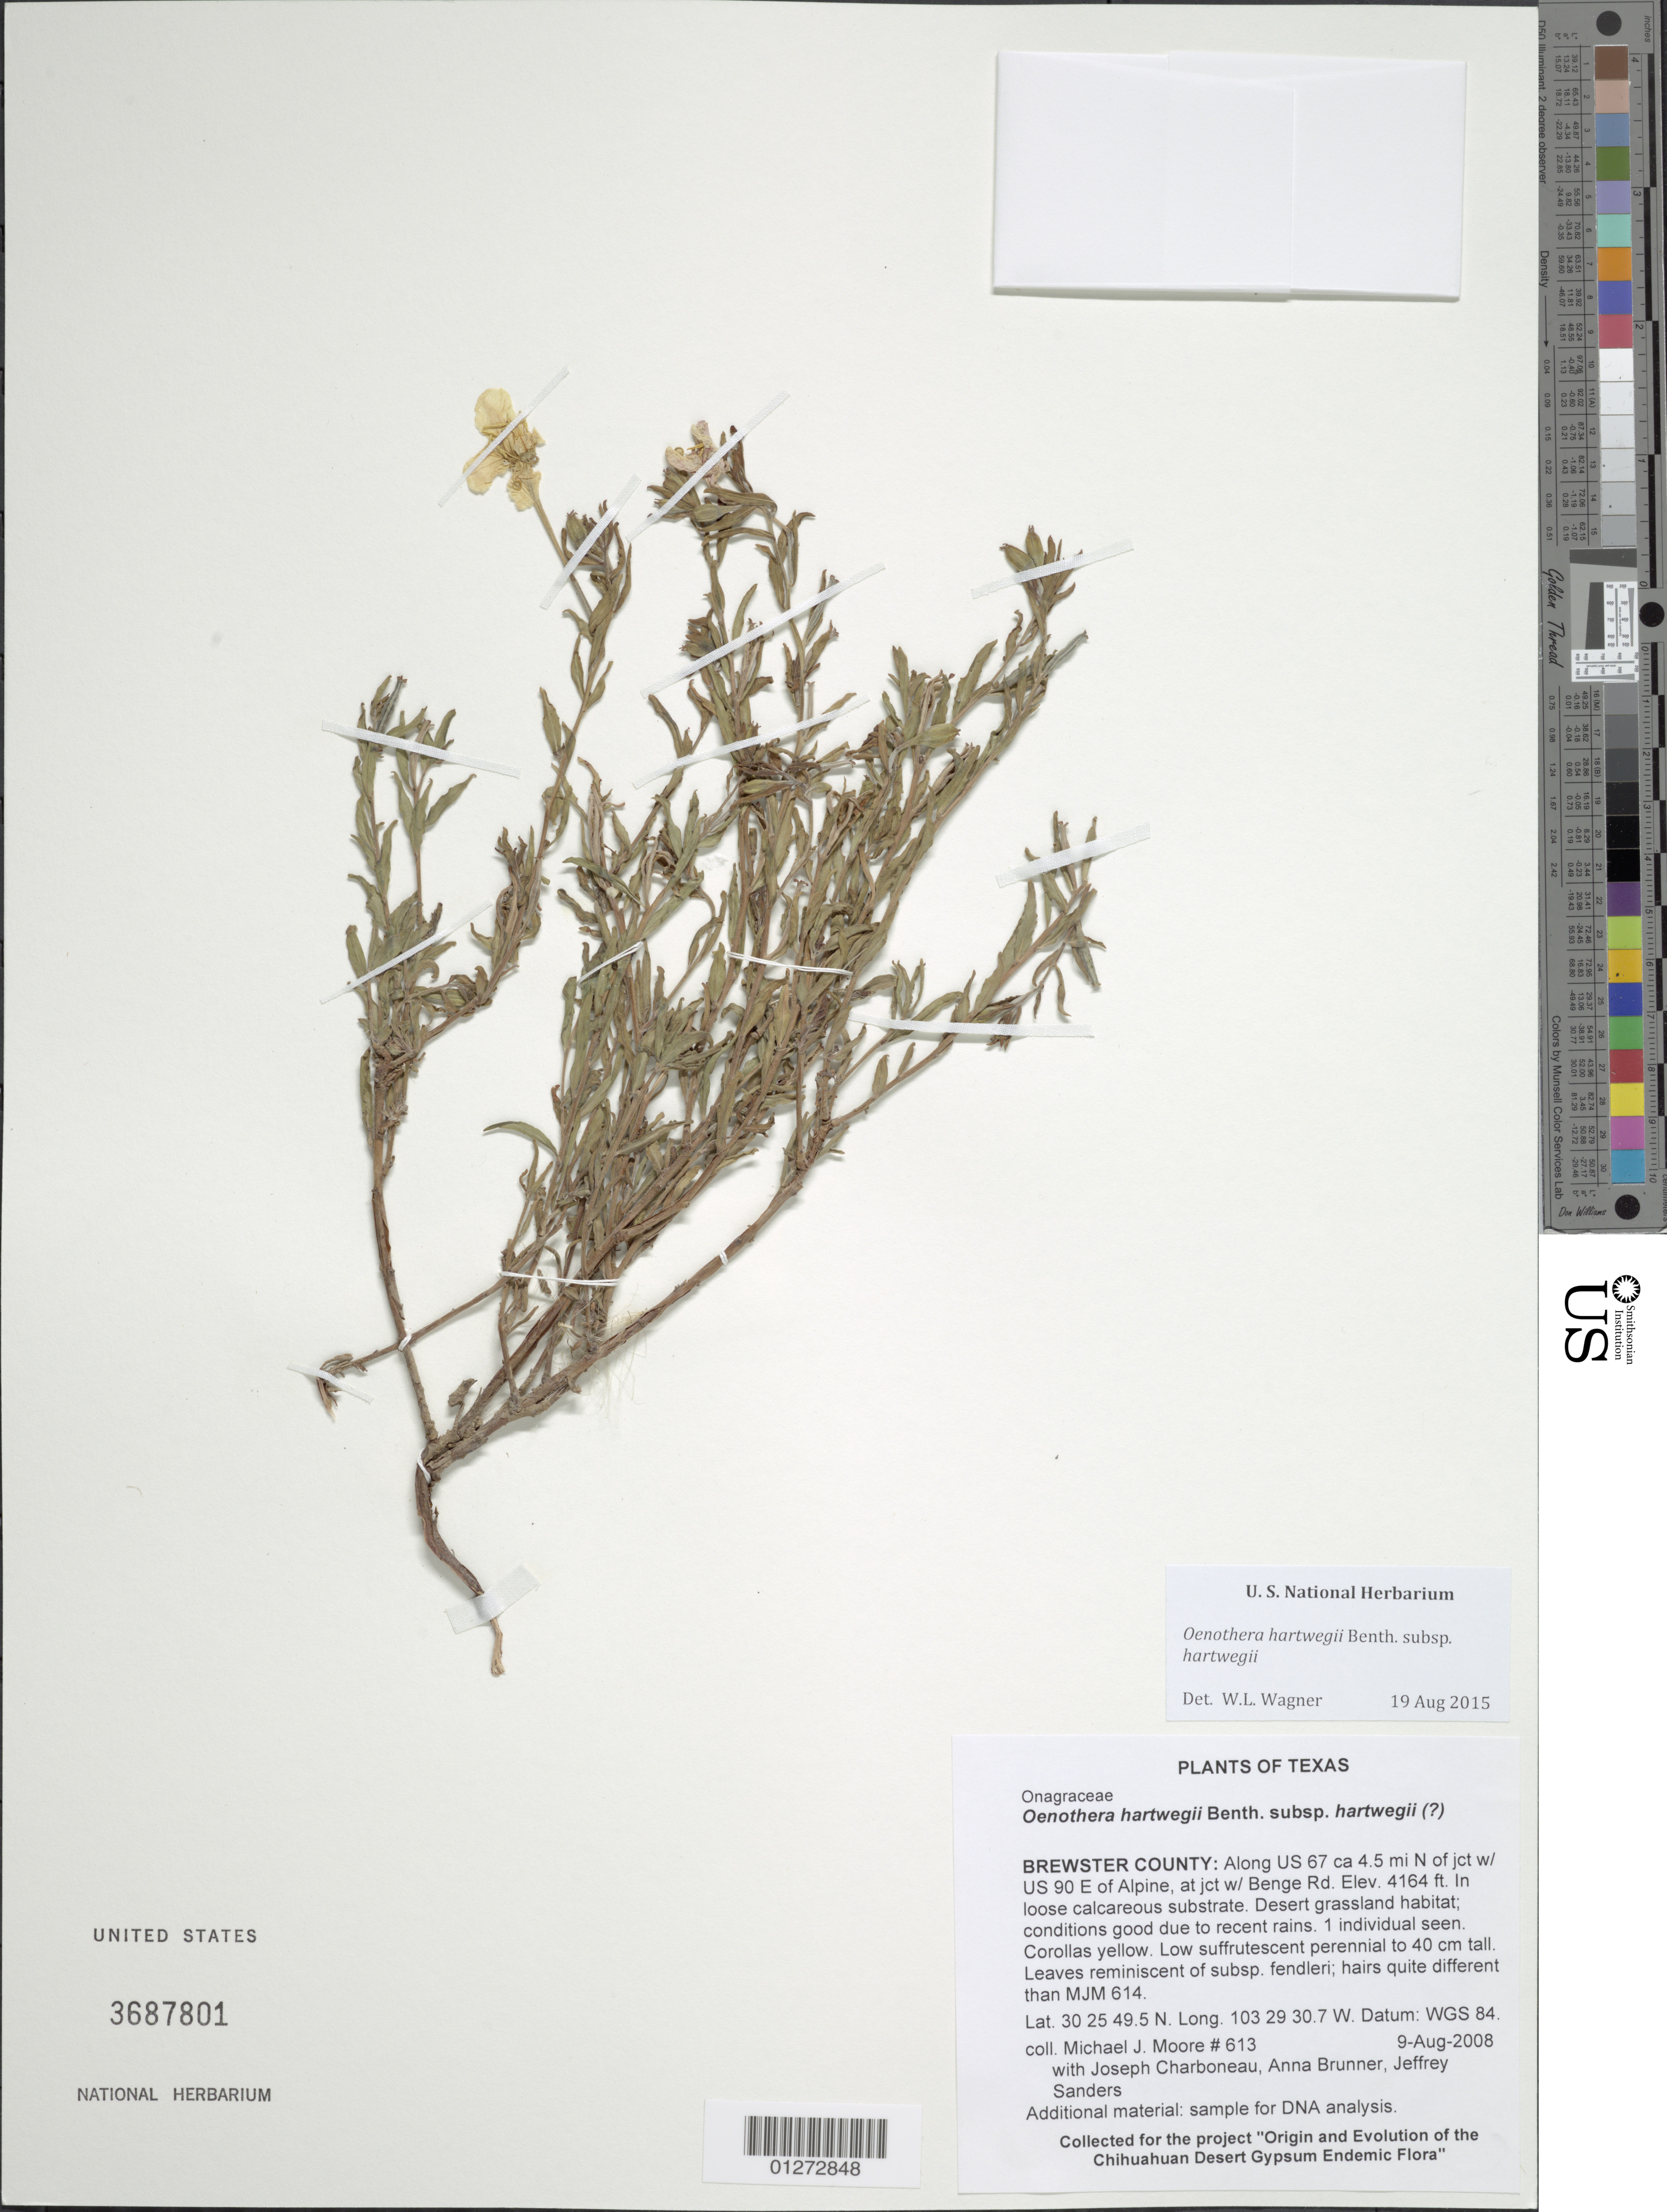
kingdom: Plantae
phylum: Tracheophyta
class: Magnoliopsida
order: Myrtales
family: Onagraceae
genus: Oenothera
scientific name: Oenothera hartwegii subsp. hartwegii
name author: Benth.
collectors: M. J. Moore, J. L. M. Charboneau, A. Brunner & J. Sanders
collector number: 613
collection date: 2004-08-08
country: United States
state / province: Texas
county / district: Brewster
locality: Along US 67 ca 4.5 mi N of jct w/ US 90 E of Alpine, at jct w/ Benge Rd.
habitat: In loose calcareous substrate. Desert grassland habitat; conditions good due to recent rains.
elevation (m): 1269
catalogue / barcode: US 3687801